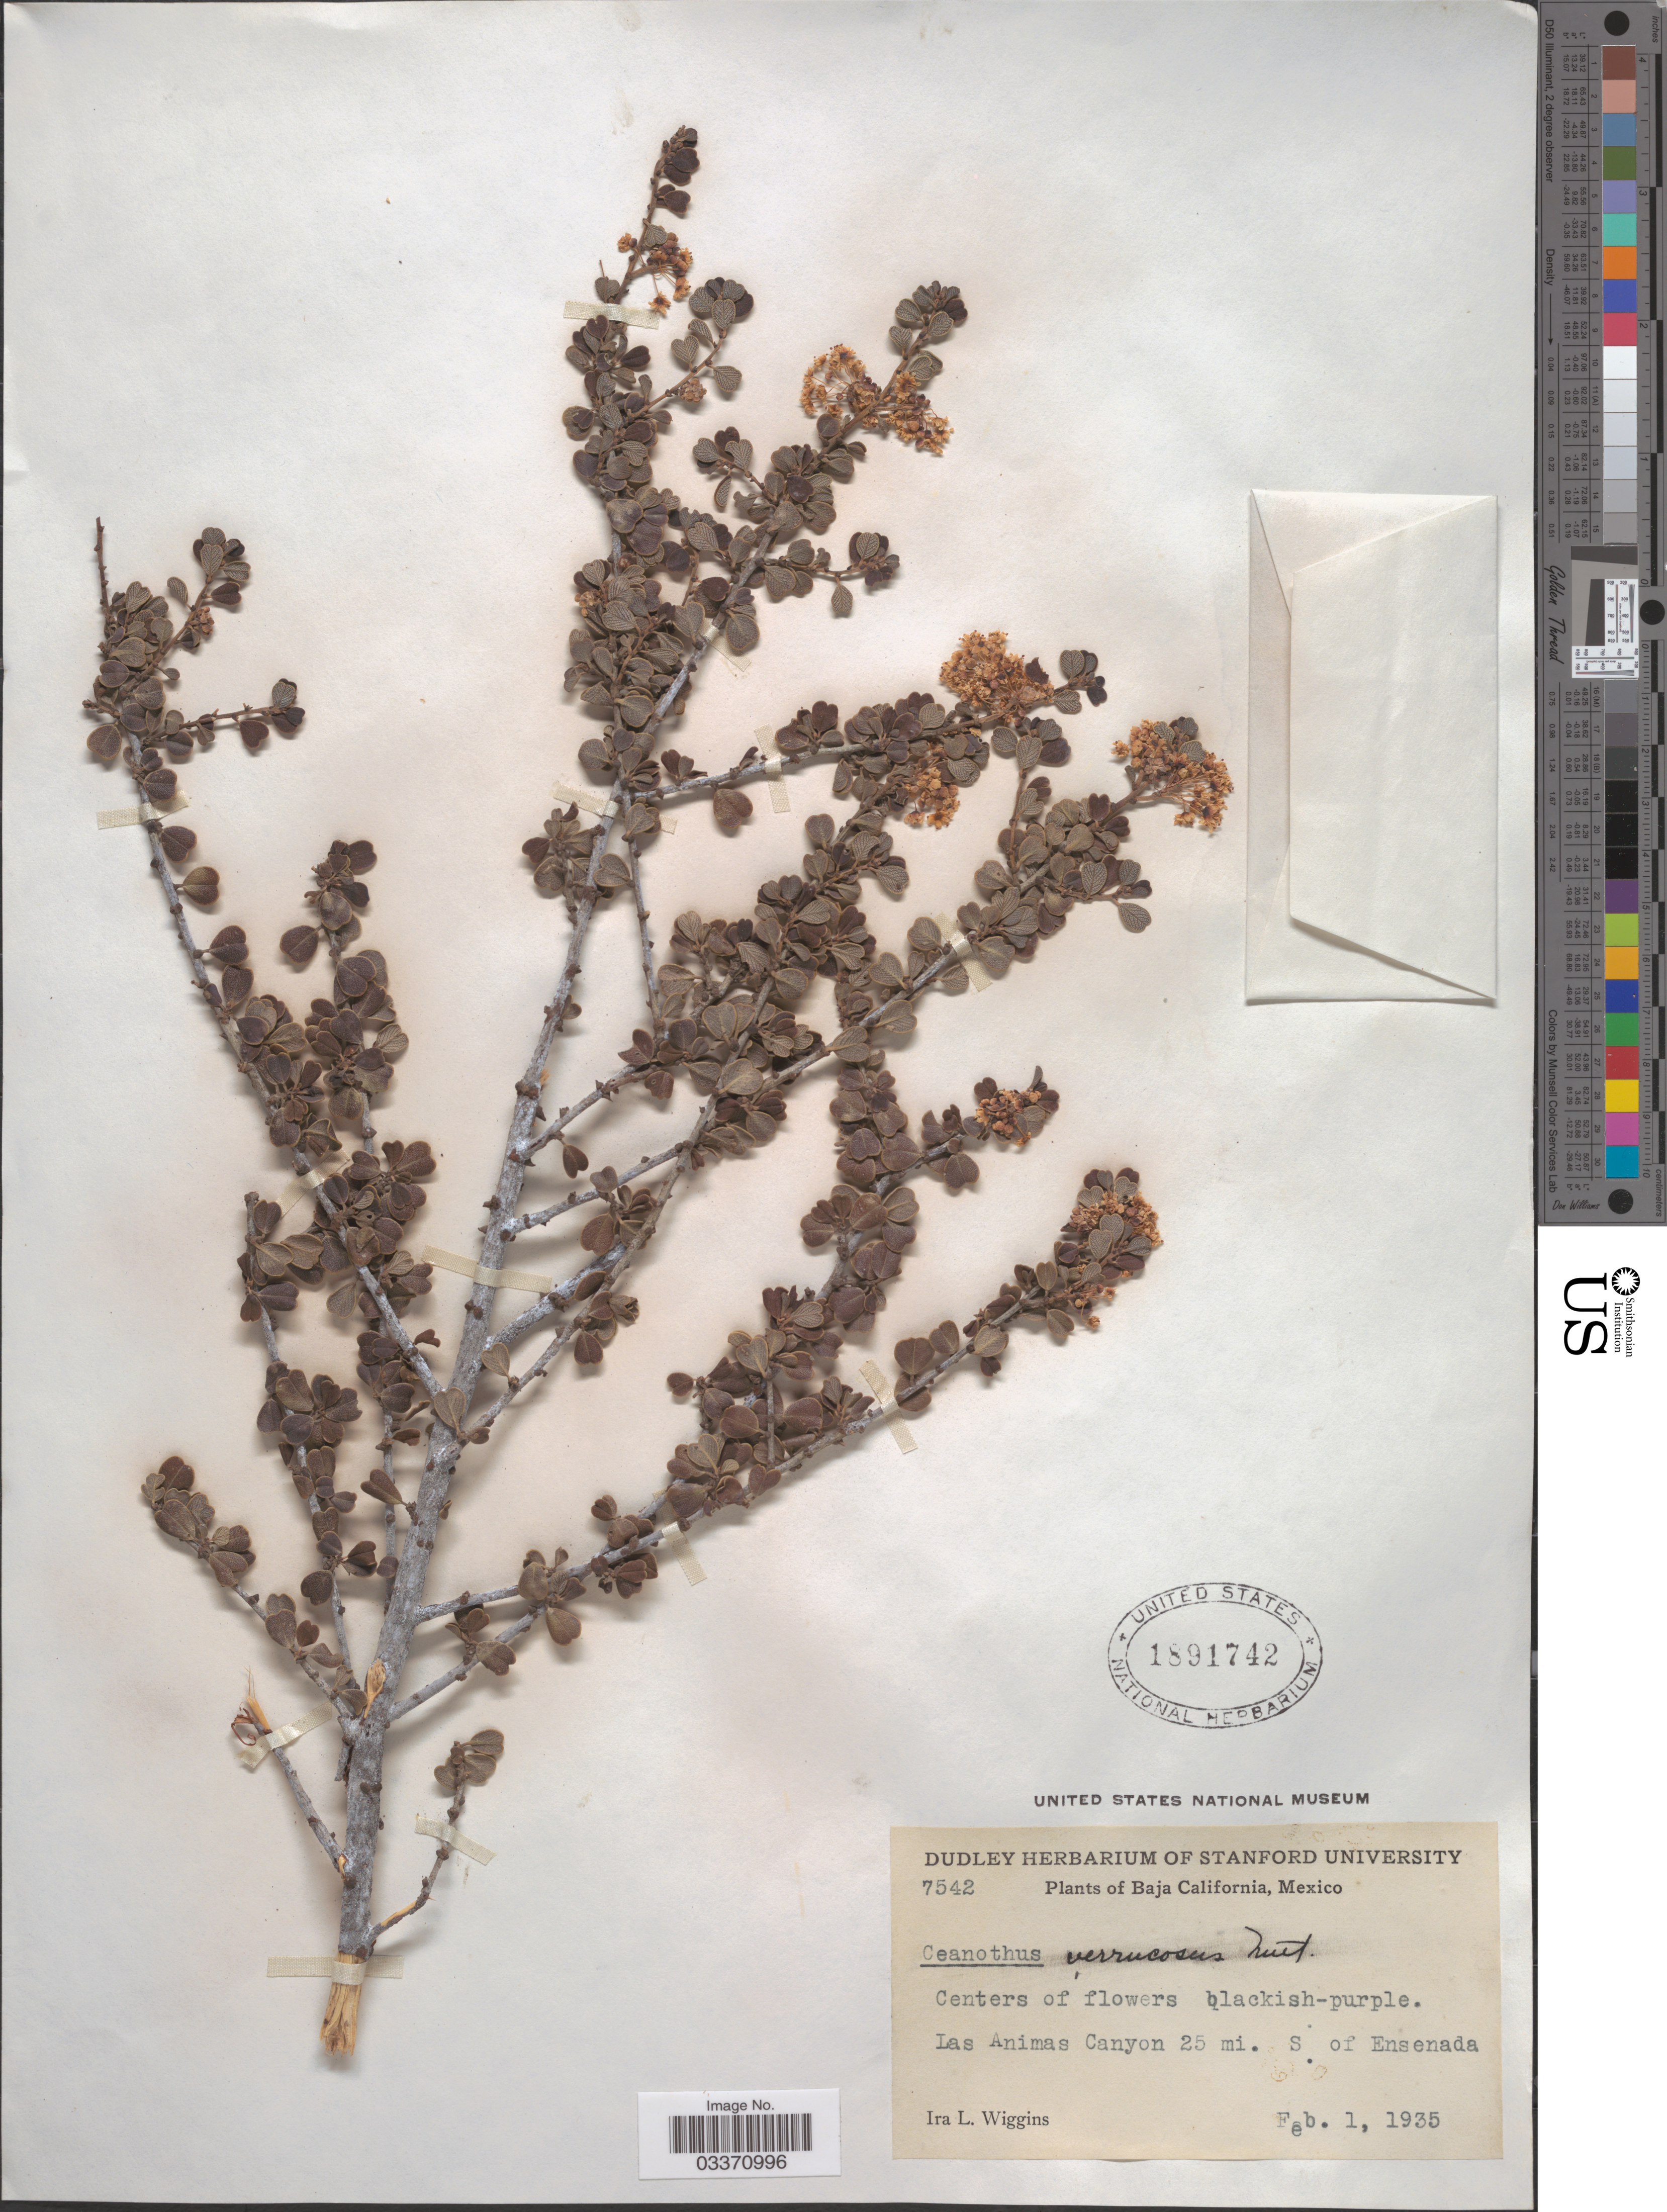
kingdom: Plantae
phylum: Tracheophyta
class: Magnoliopsida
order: Rosales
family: Rhamnaceae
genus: Ceanothus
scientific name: Ceanothus verrucosus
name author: Nutt.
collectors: I. L. Wiggins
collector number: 7542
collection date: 1935-02-01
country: Mexico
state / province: Baja California Norte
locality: Las Animas Canyon 25 mi. S. of Ensenada.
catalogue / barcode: US 1891742